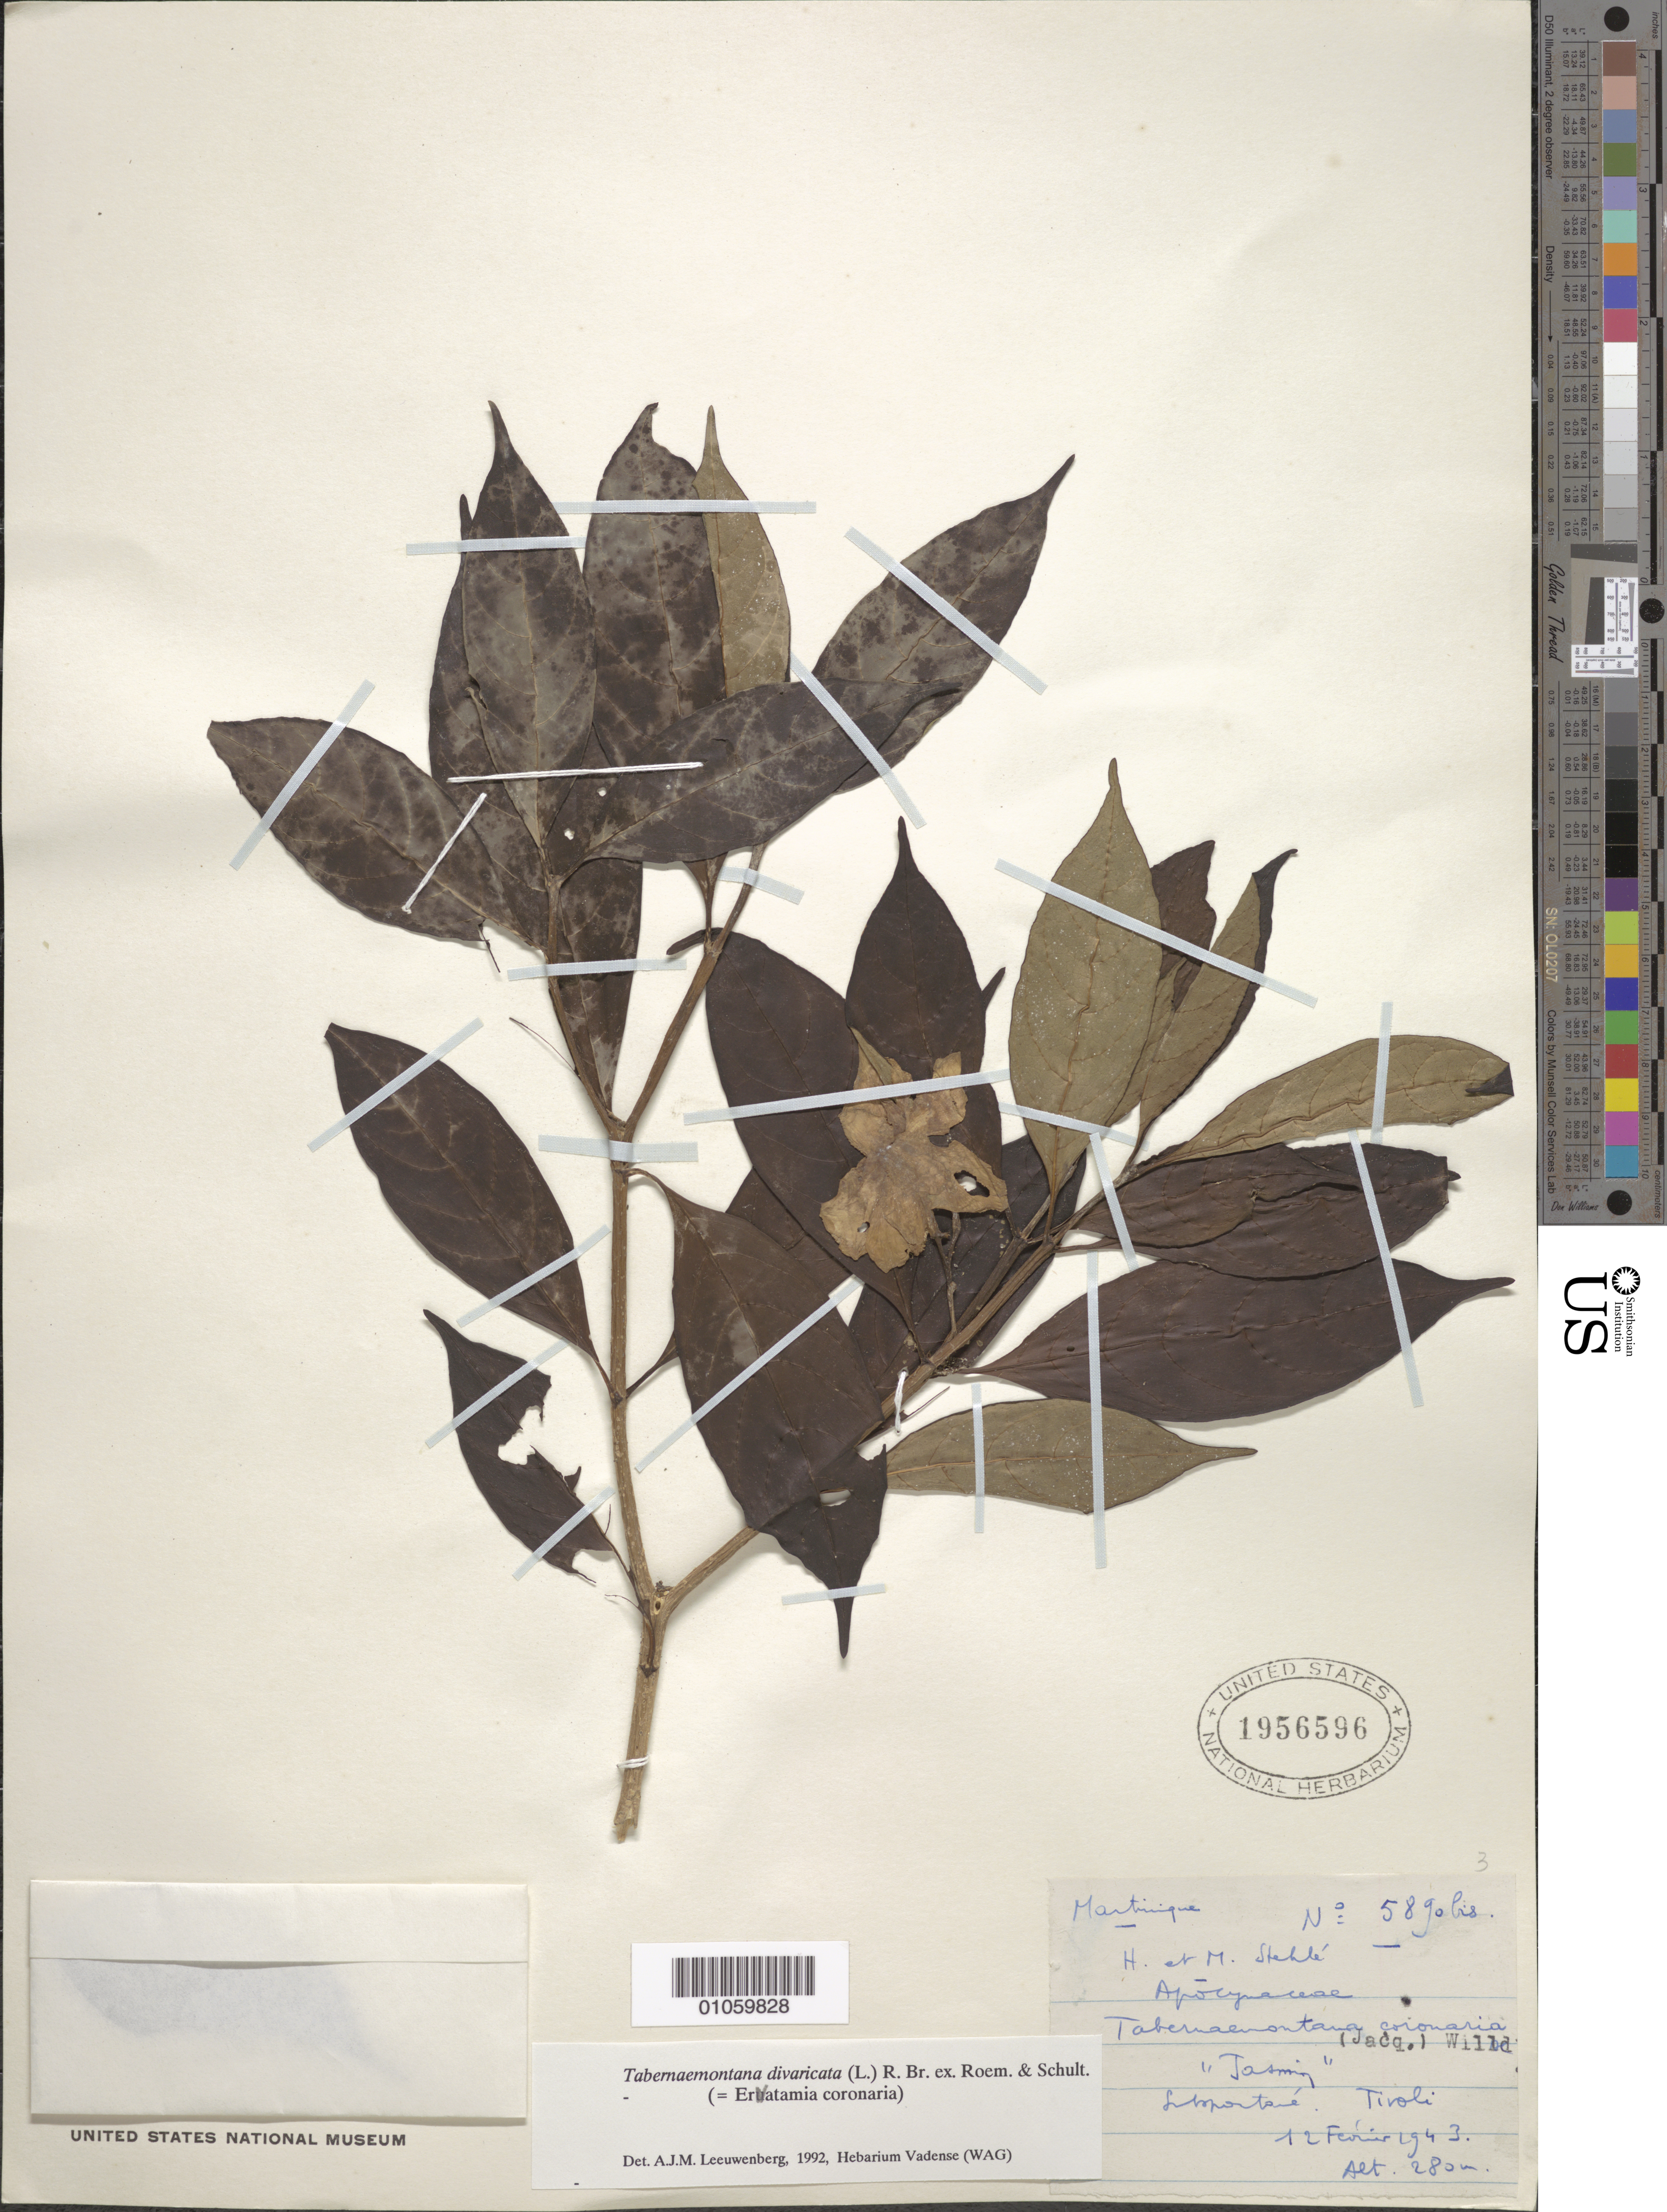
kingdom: Plantae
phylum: Tracheophyta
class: Magnoliopsida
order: Gentianales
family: Apocynaceae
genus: Tabernaemontana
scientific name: Tabernaemontana divaricata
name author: (L.) R. Br. ex Roem. & Schult.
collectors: H. Stehlé & M. Stehlé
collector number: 5890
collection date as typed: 12 Feb 1943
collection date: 1943-02-12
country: Martinique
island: Martinique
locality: Tivoli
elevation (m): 280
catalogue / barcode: US 1956596